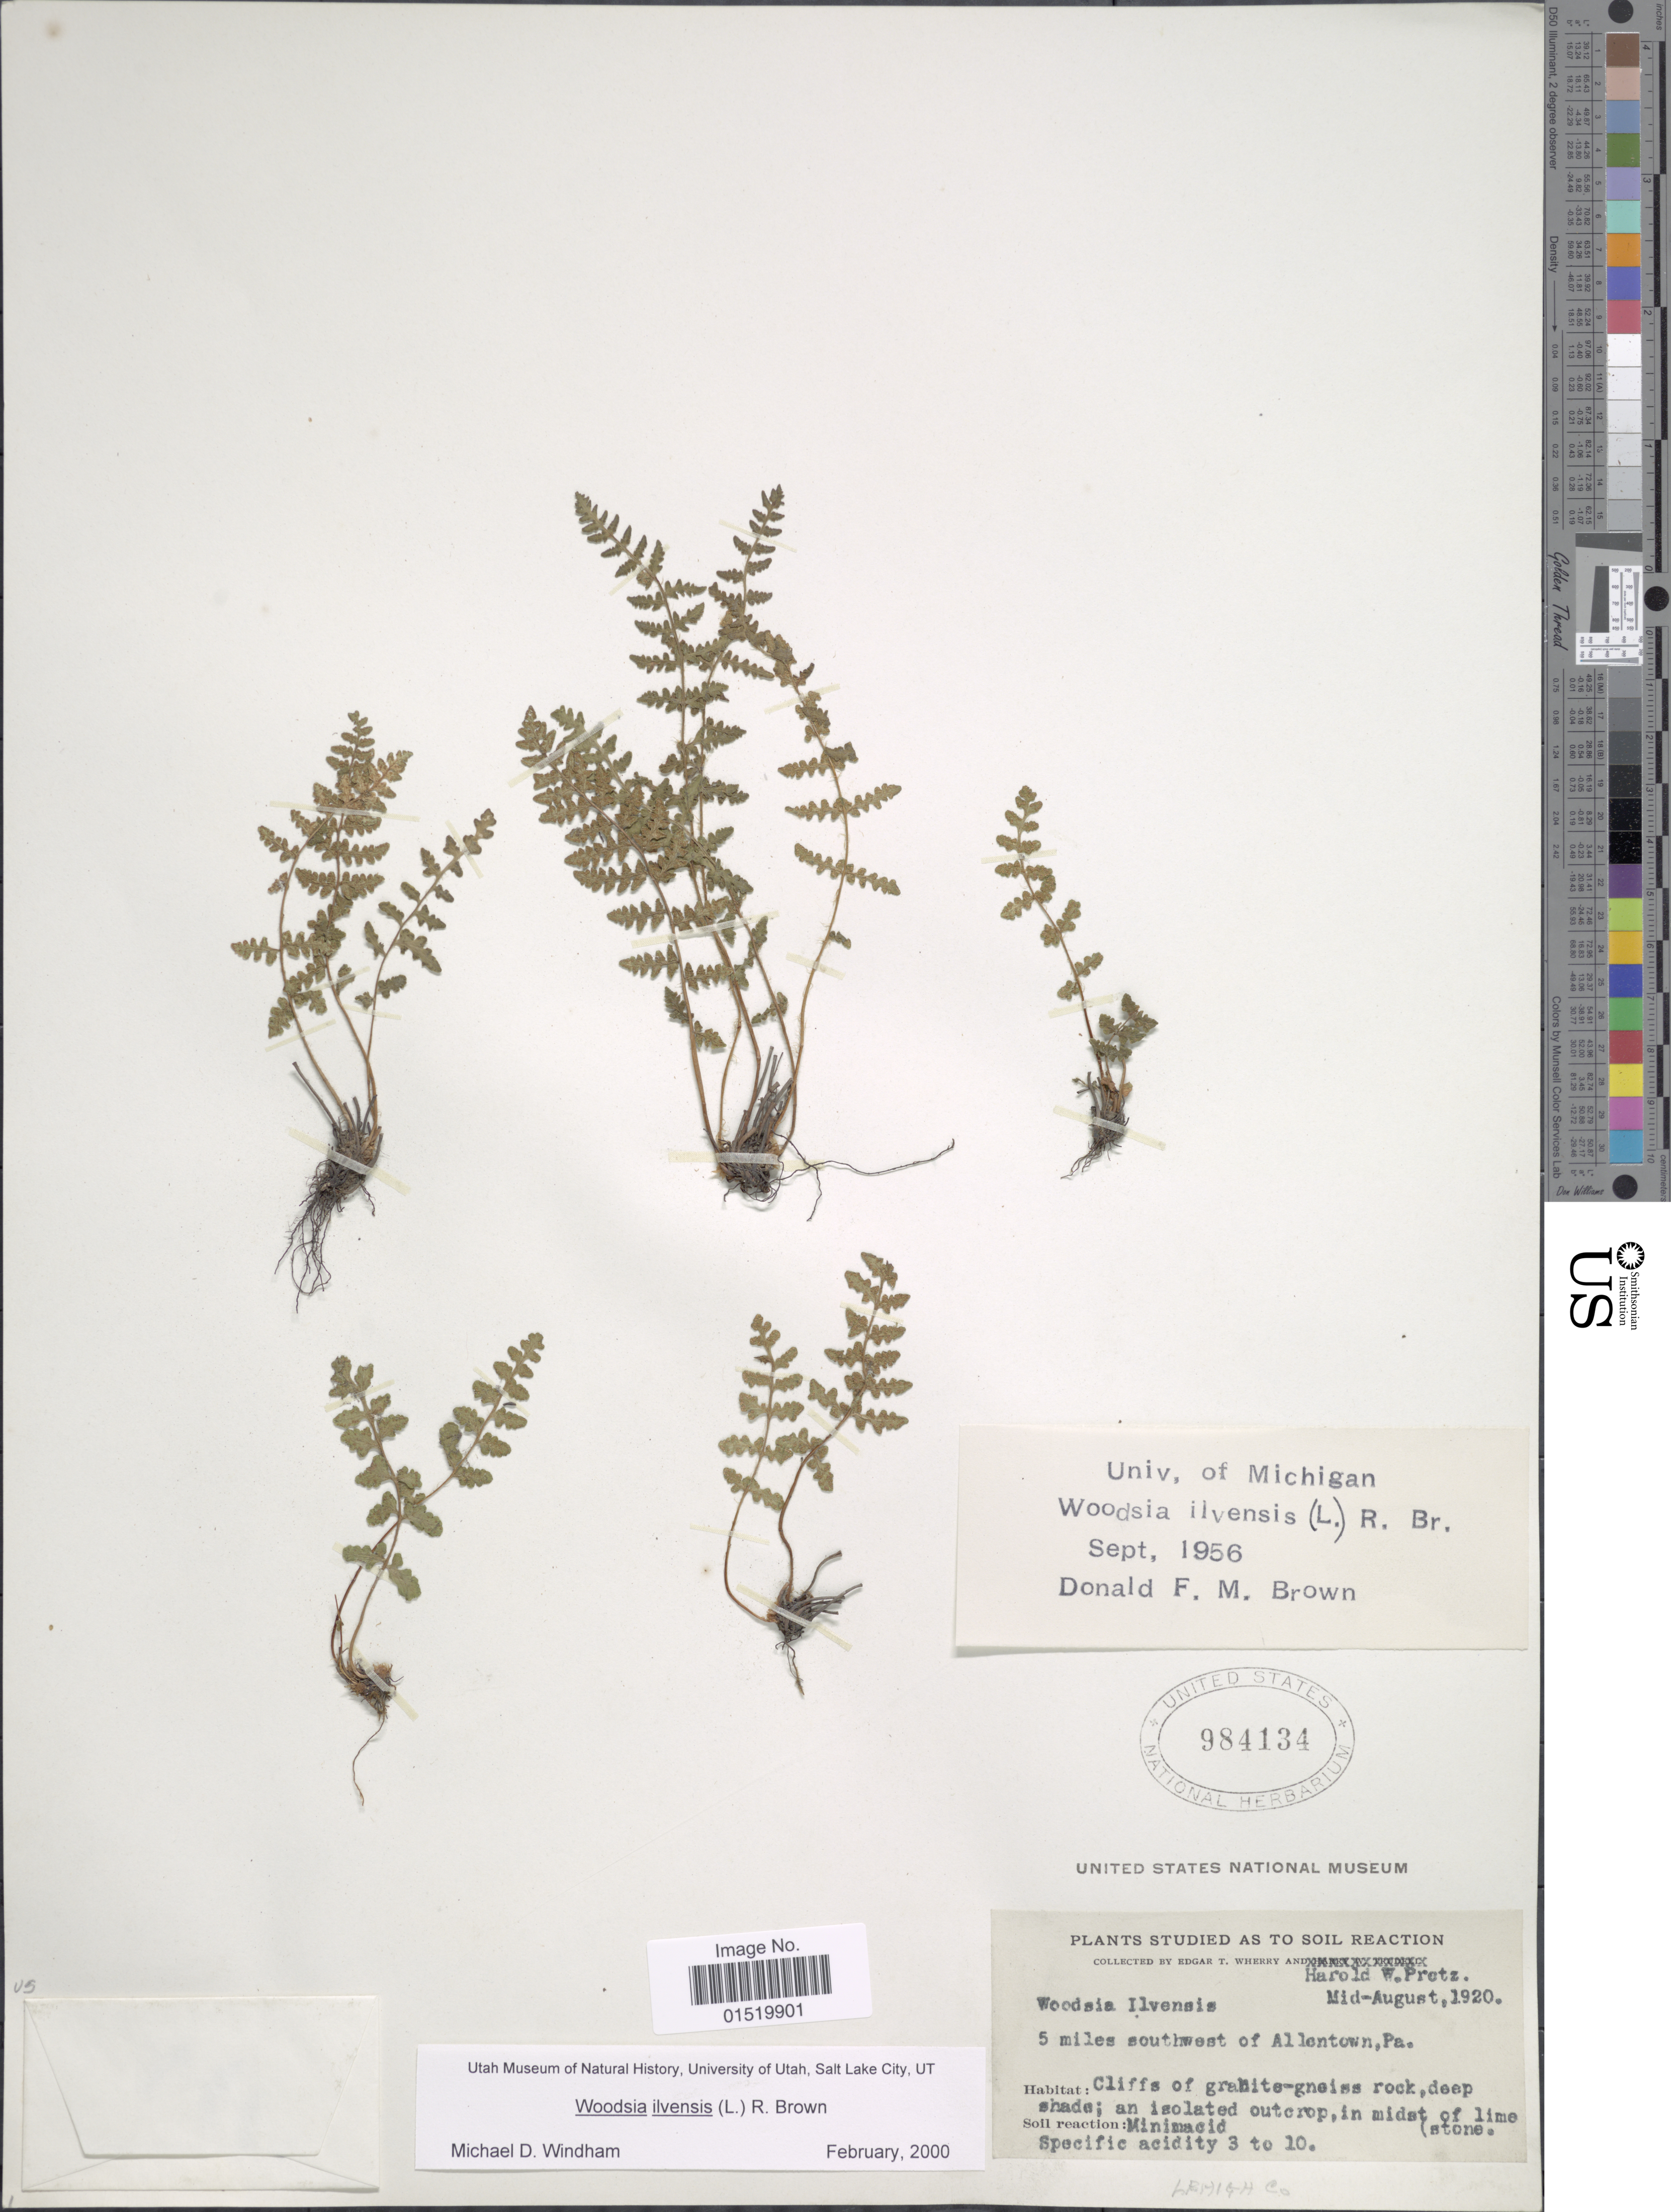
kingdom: Plantae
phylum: Tracheophyta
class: Polypodiopsida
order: Polypodiales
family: Woodsiaceae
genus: Woodsia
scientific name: Woodsia ilvensis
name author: (L.) R. Br.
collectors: H. W. Pretz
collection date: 1920-08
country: United States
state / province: Pennsylvania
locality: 5 miles southwest of Allentown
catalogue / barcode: US 984134